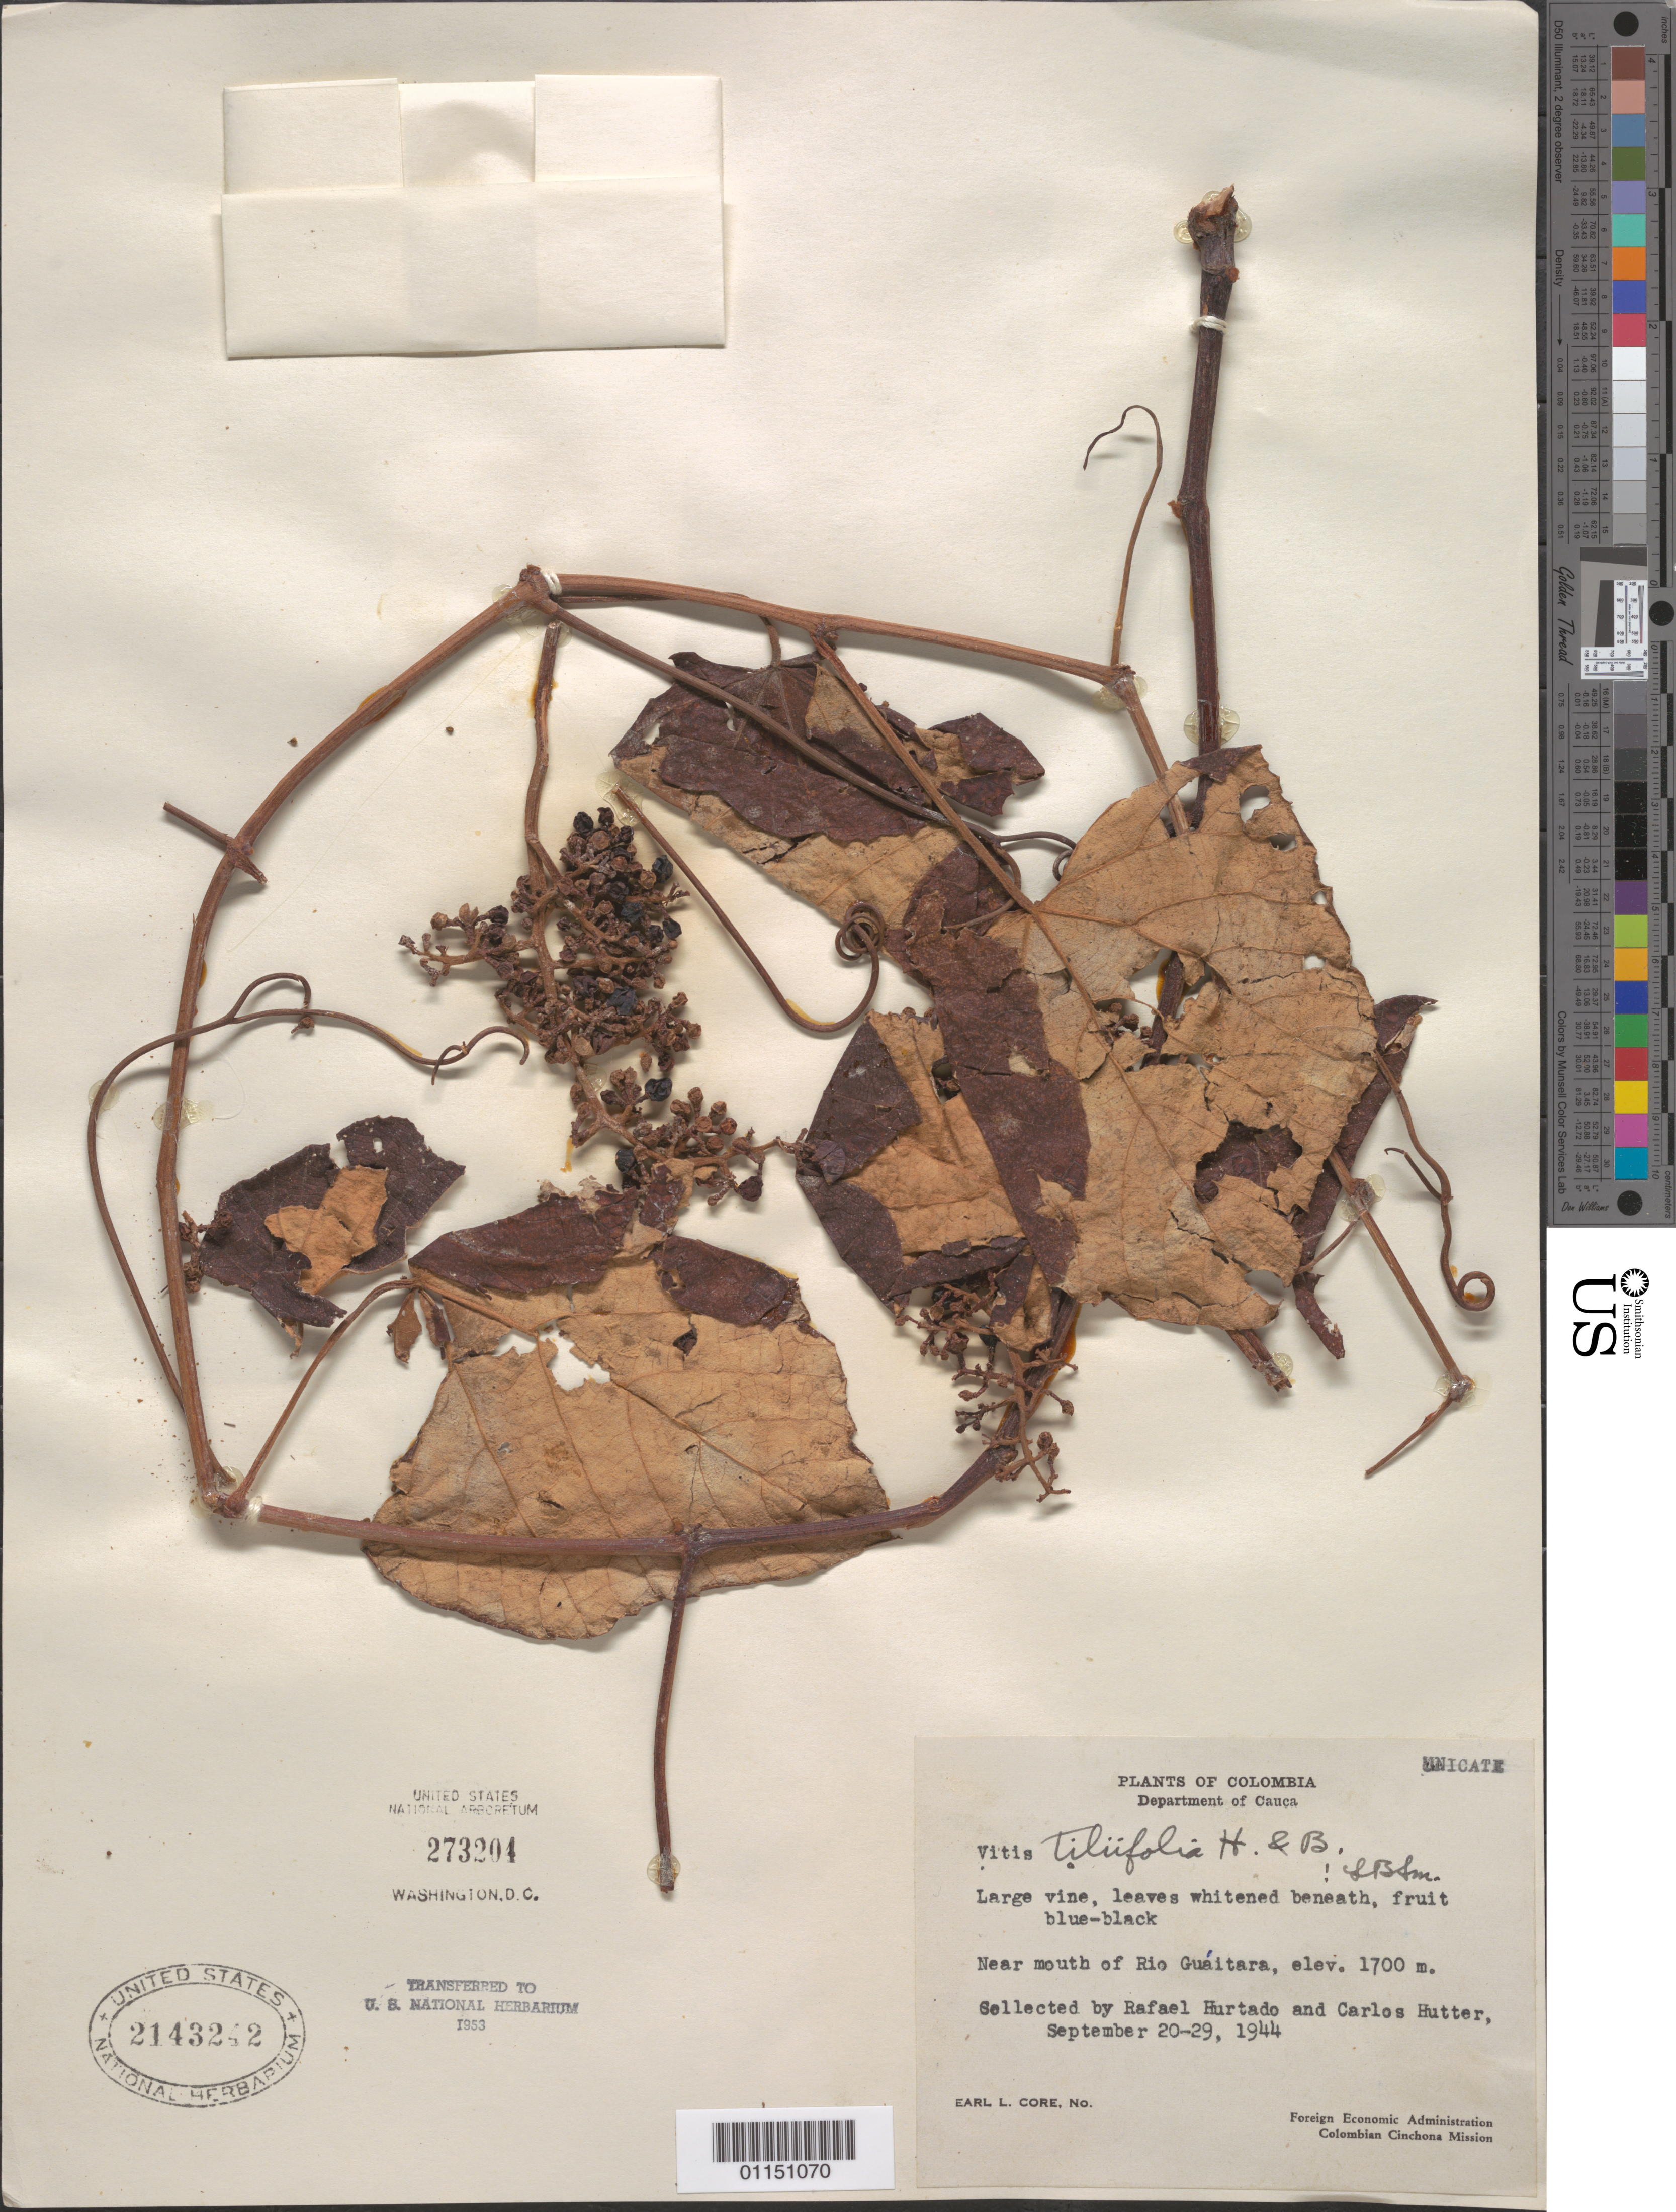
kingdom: Plantae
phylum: Tracheophyta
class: Magnoliopsida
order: Vitales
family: Vitaceae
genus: Vitis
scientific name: Vitis tiliaefolia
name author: Willd.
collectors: R. Hurtado & C. Hutter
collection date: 1944-09-20/1944-09-29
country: Colombia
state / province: Cauca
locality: Near mouth of Rio Guaitara.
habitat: Large vine.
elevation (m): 1700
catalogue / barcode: US 2143242